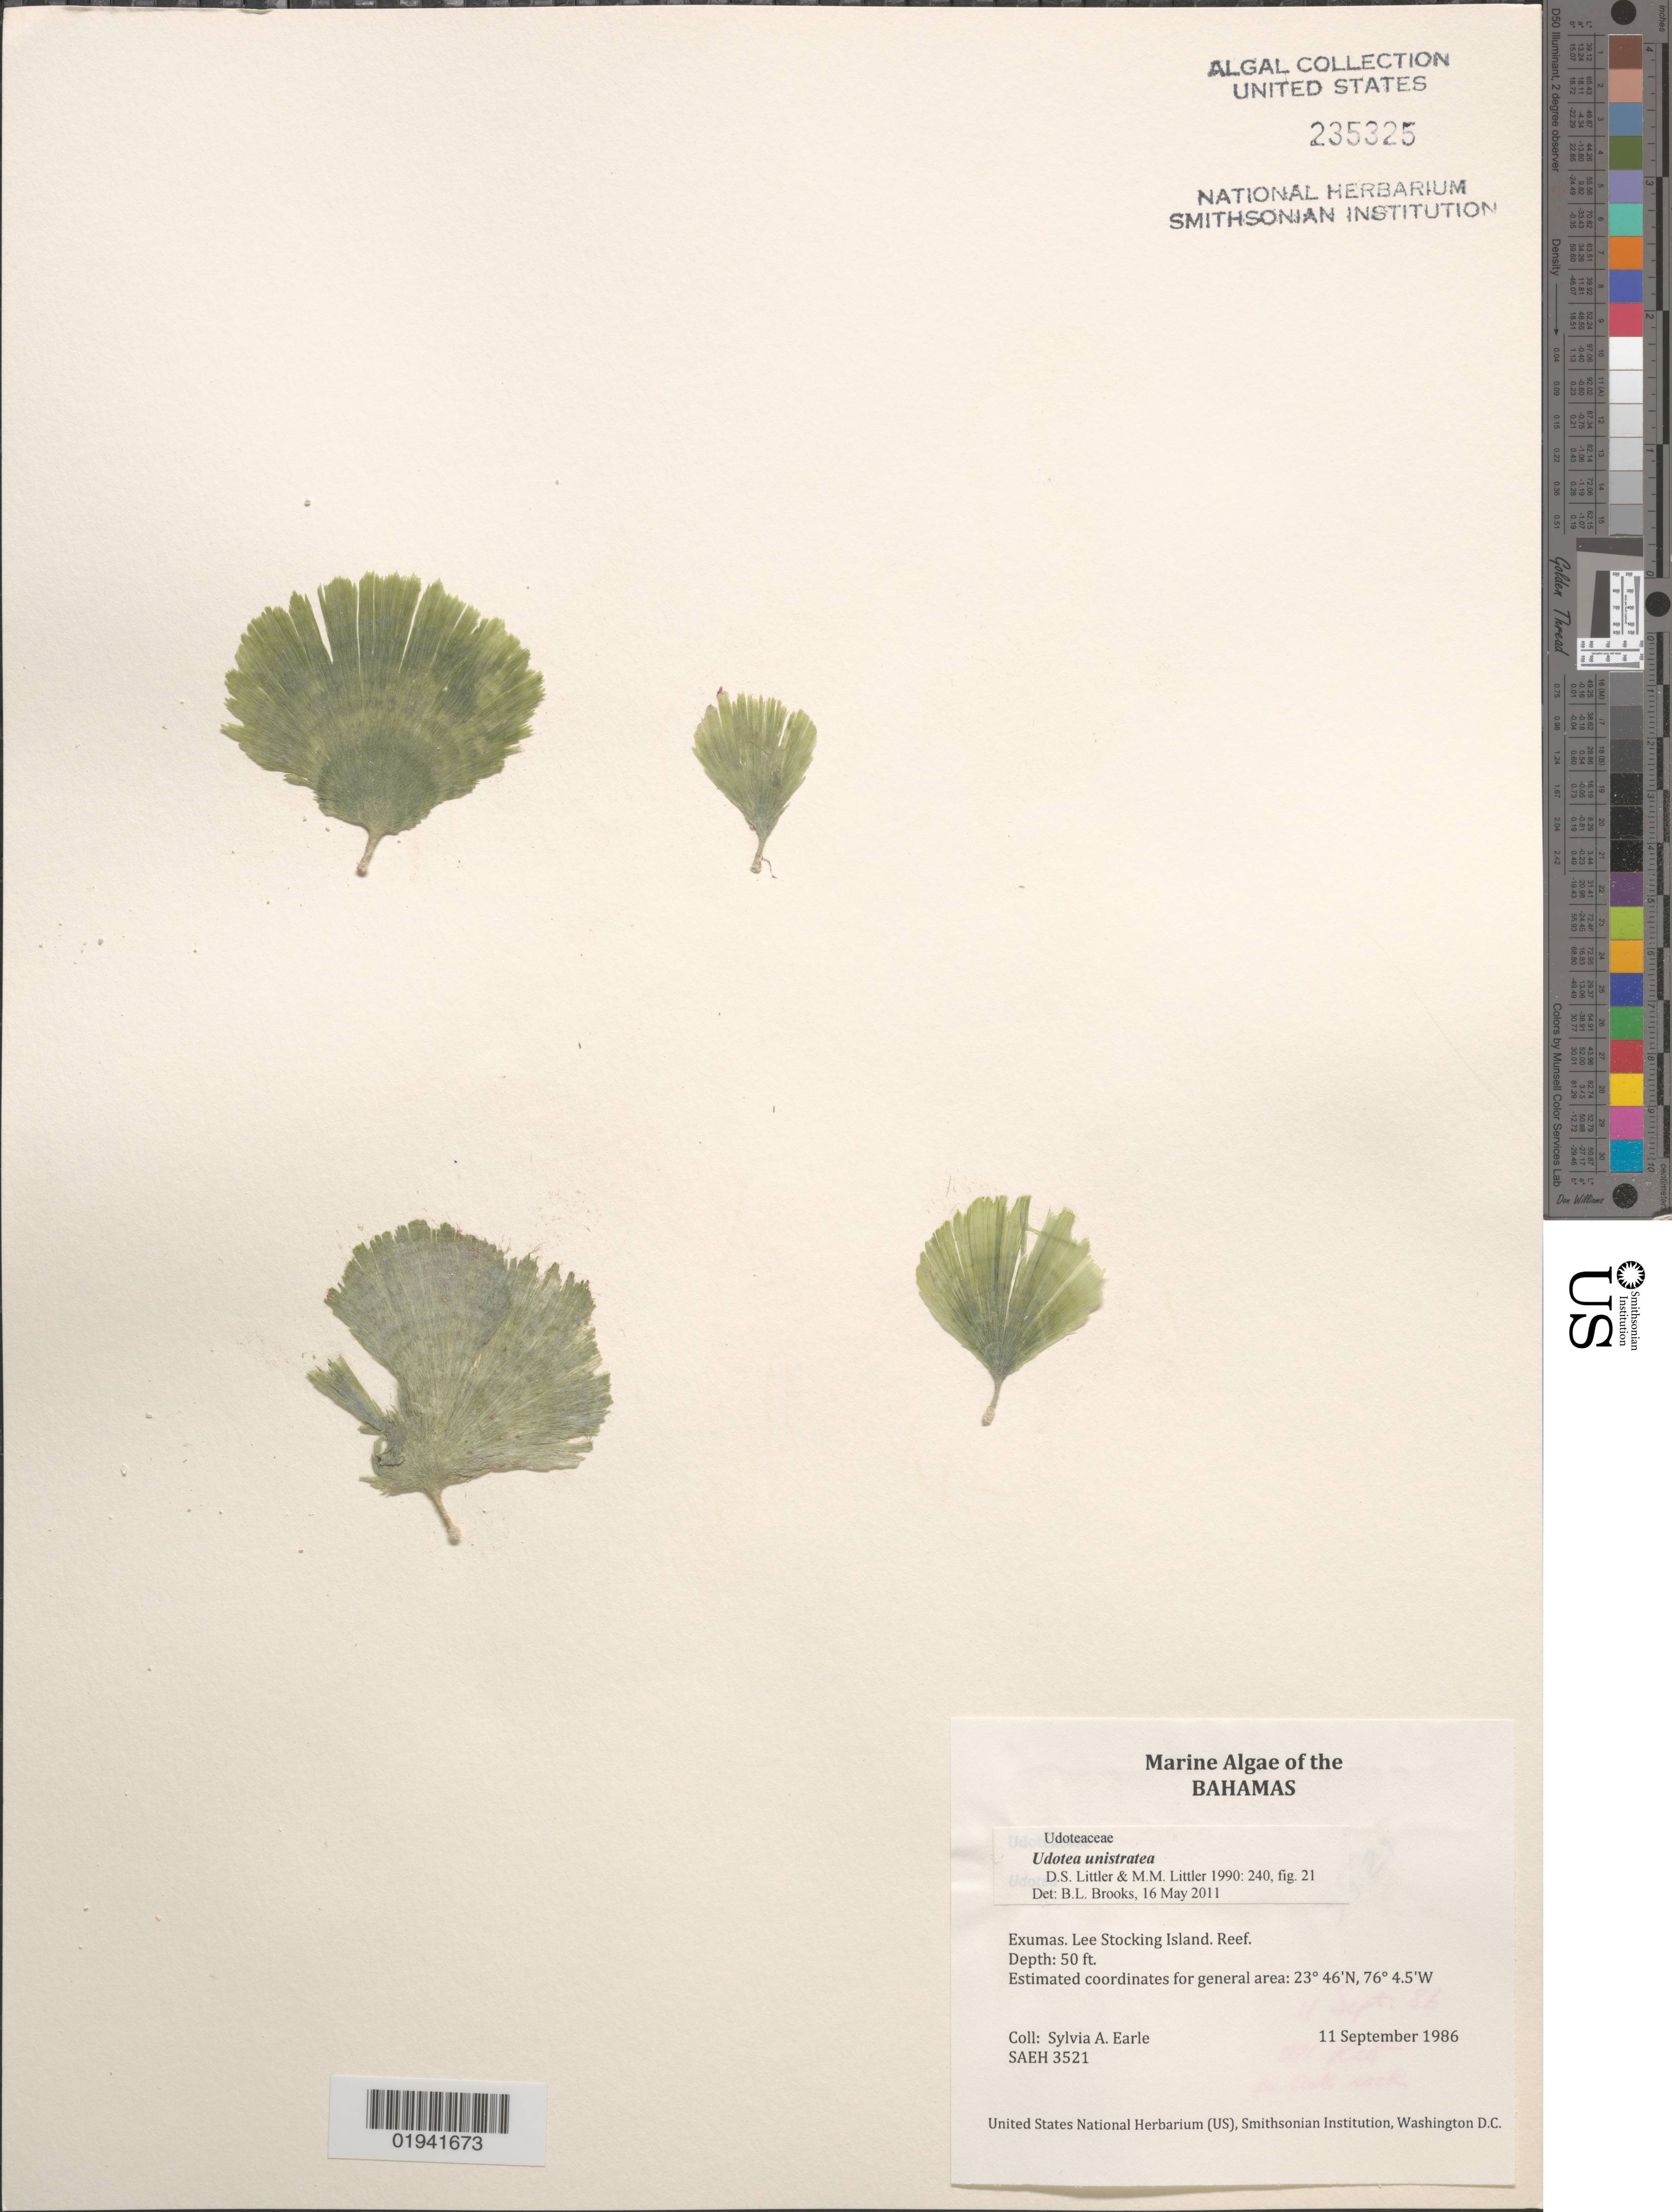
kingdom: Plantae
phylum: Chlorophyta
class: Ulvophyceae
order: Bryopsidales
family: Udoteaceae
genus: Udotea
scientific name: Udotea unistratea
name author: D.S. Littler & Littler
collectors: S. A. Earle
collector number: SAEH3521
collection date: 1986-09-11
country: Bahamas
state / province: Exuma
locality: Exumas. Lee Stocking Island. Reef.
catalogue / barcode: US 235325